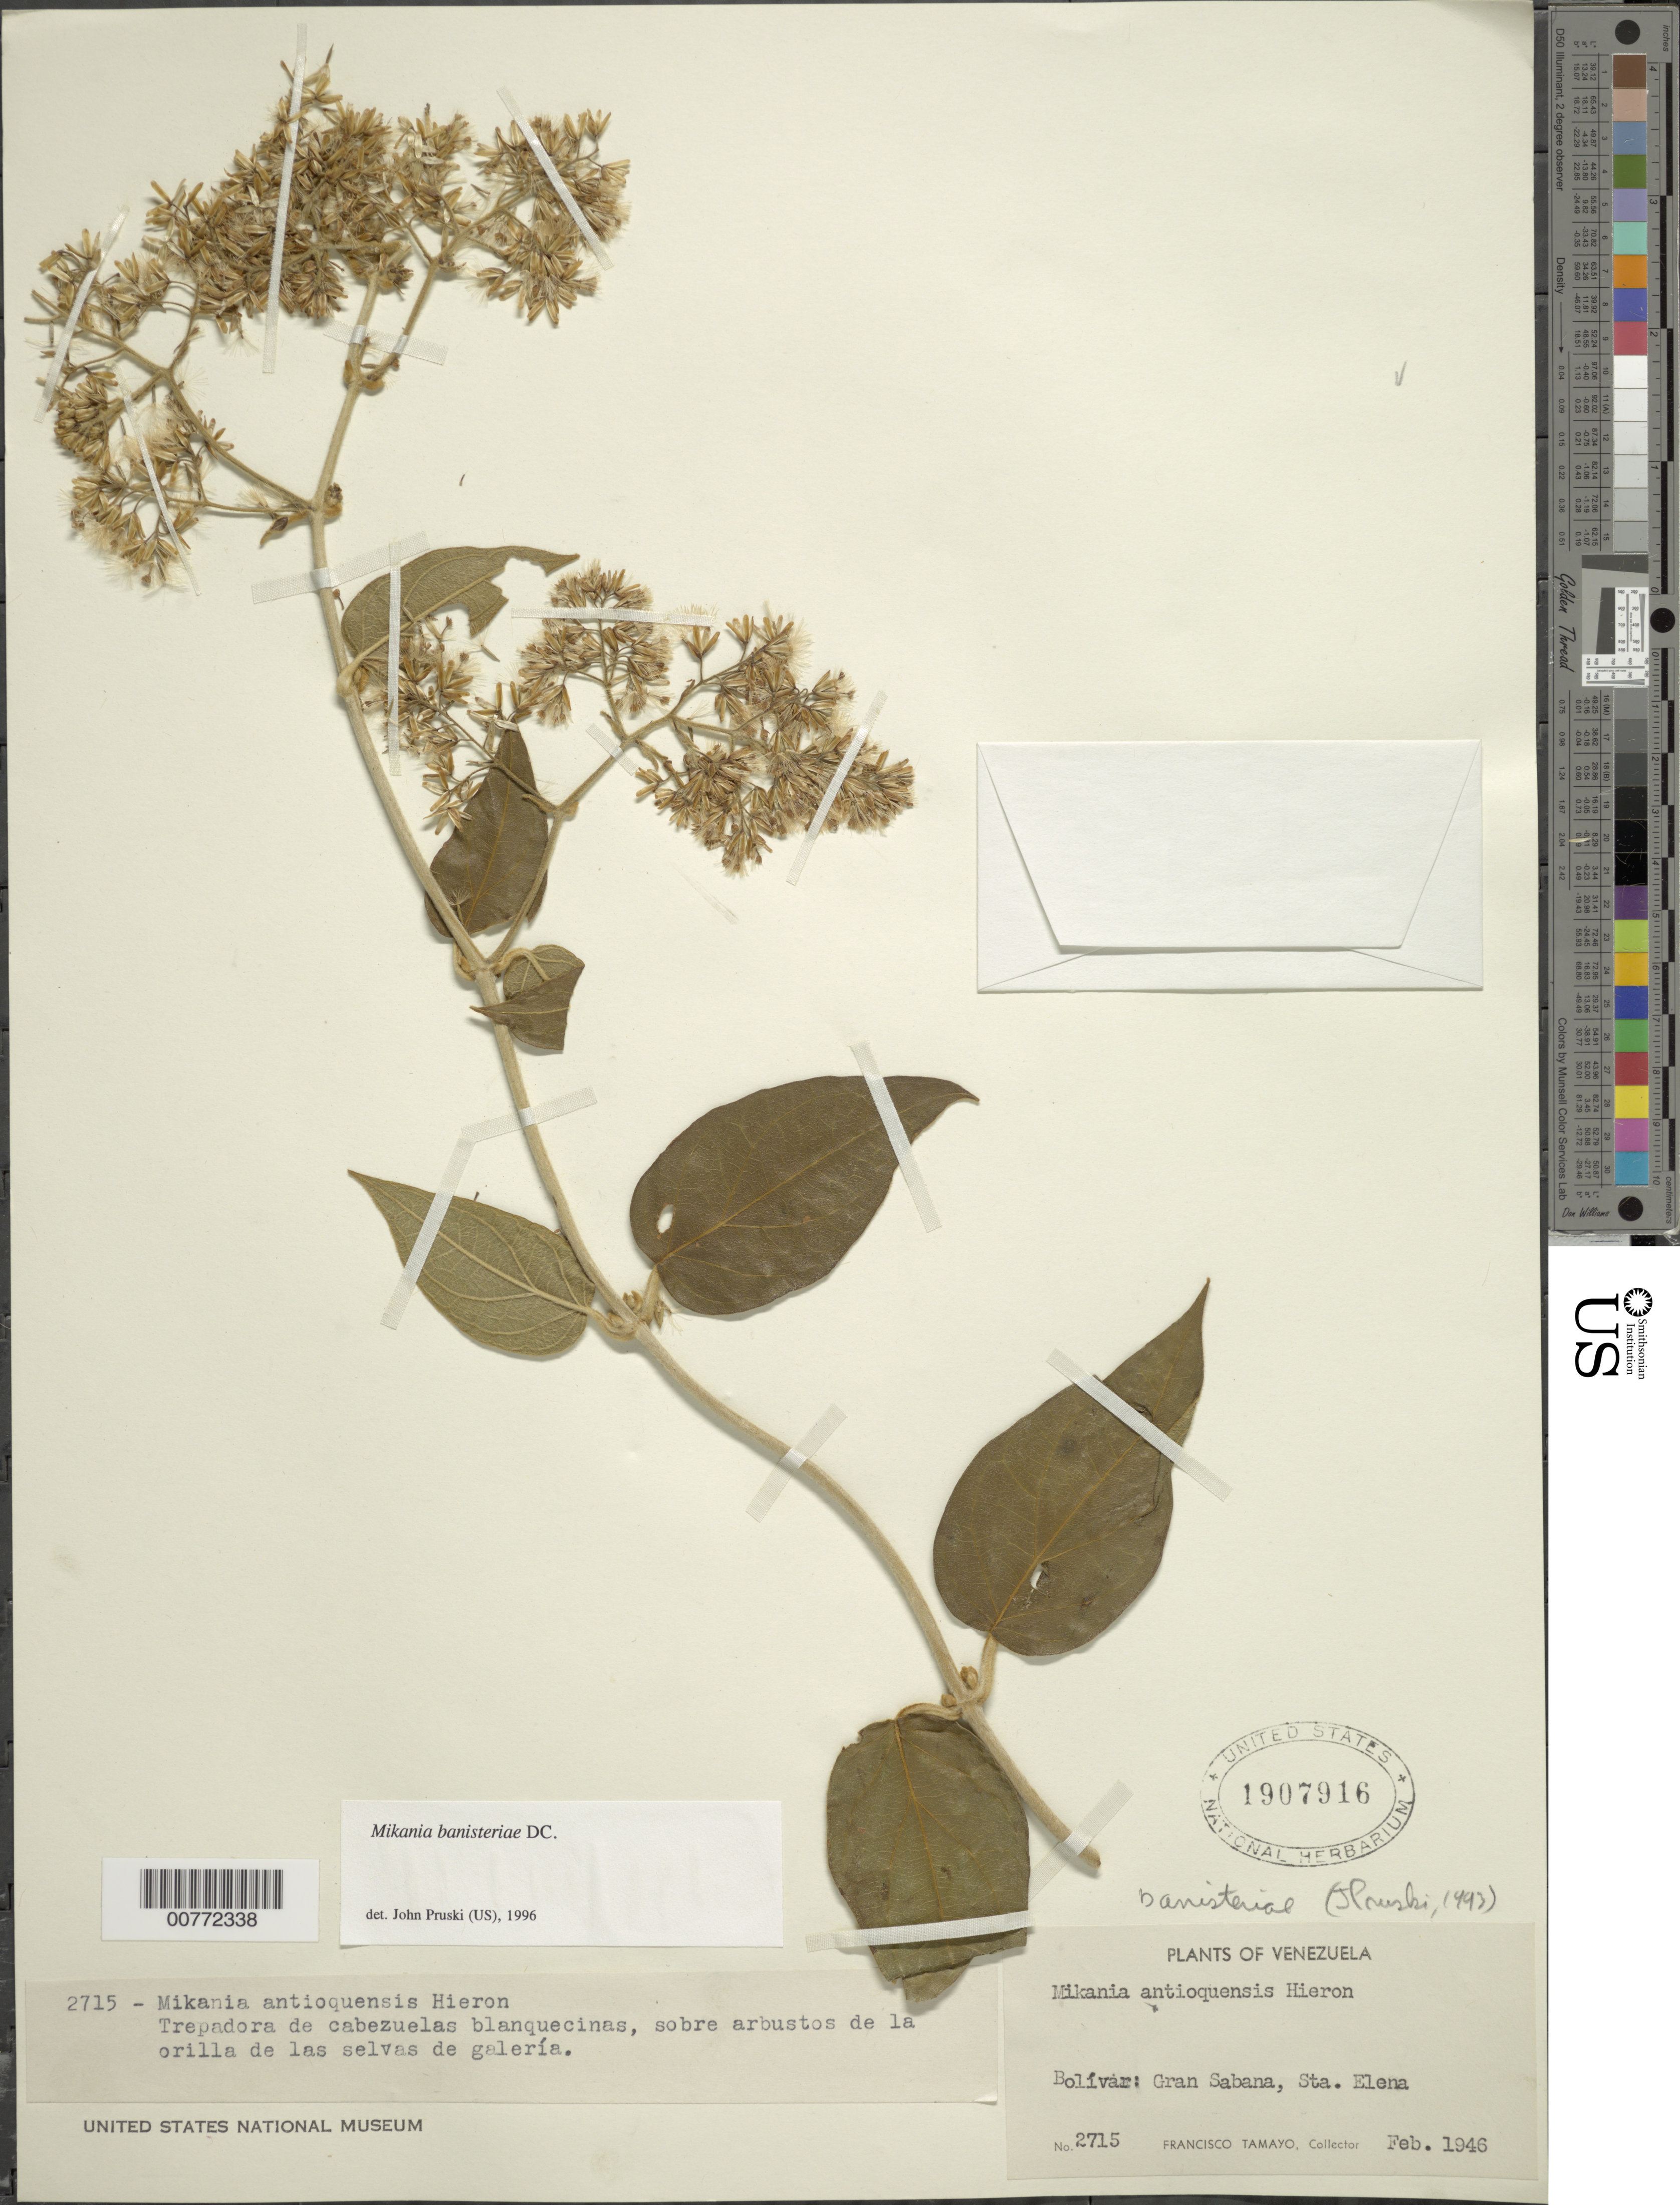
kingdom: Plantae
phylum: Tracheophyta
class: Magnoliopsida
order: Asterales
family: Asteraceae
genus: Mikania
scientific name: Mikania banisteriae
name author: DC.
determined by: Pruski, J. F.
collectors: F. Tamayo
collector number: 2715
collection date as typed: Feb-46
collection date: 1946-02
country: Venezuela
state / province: Bolívar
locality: Gran Sabana, Sta. Elena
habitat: Sobre arbustos de la orilla de las selvas de galeria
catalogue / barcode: US 1907916